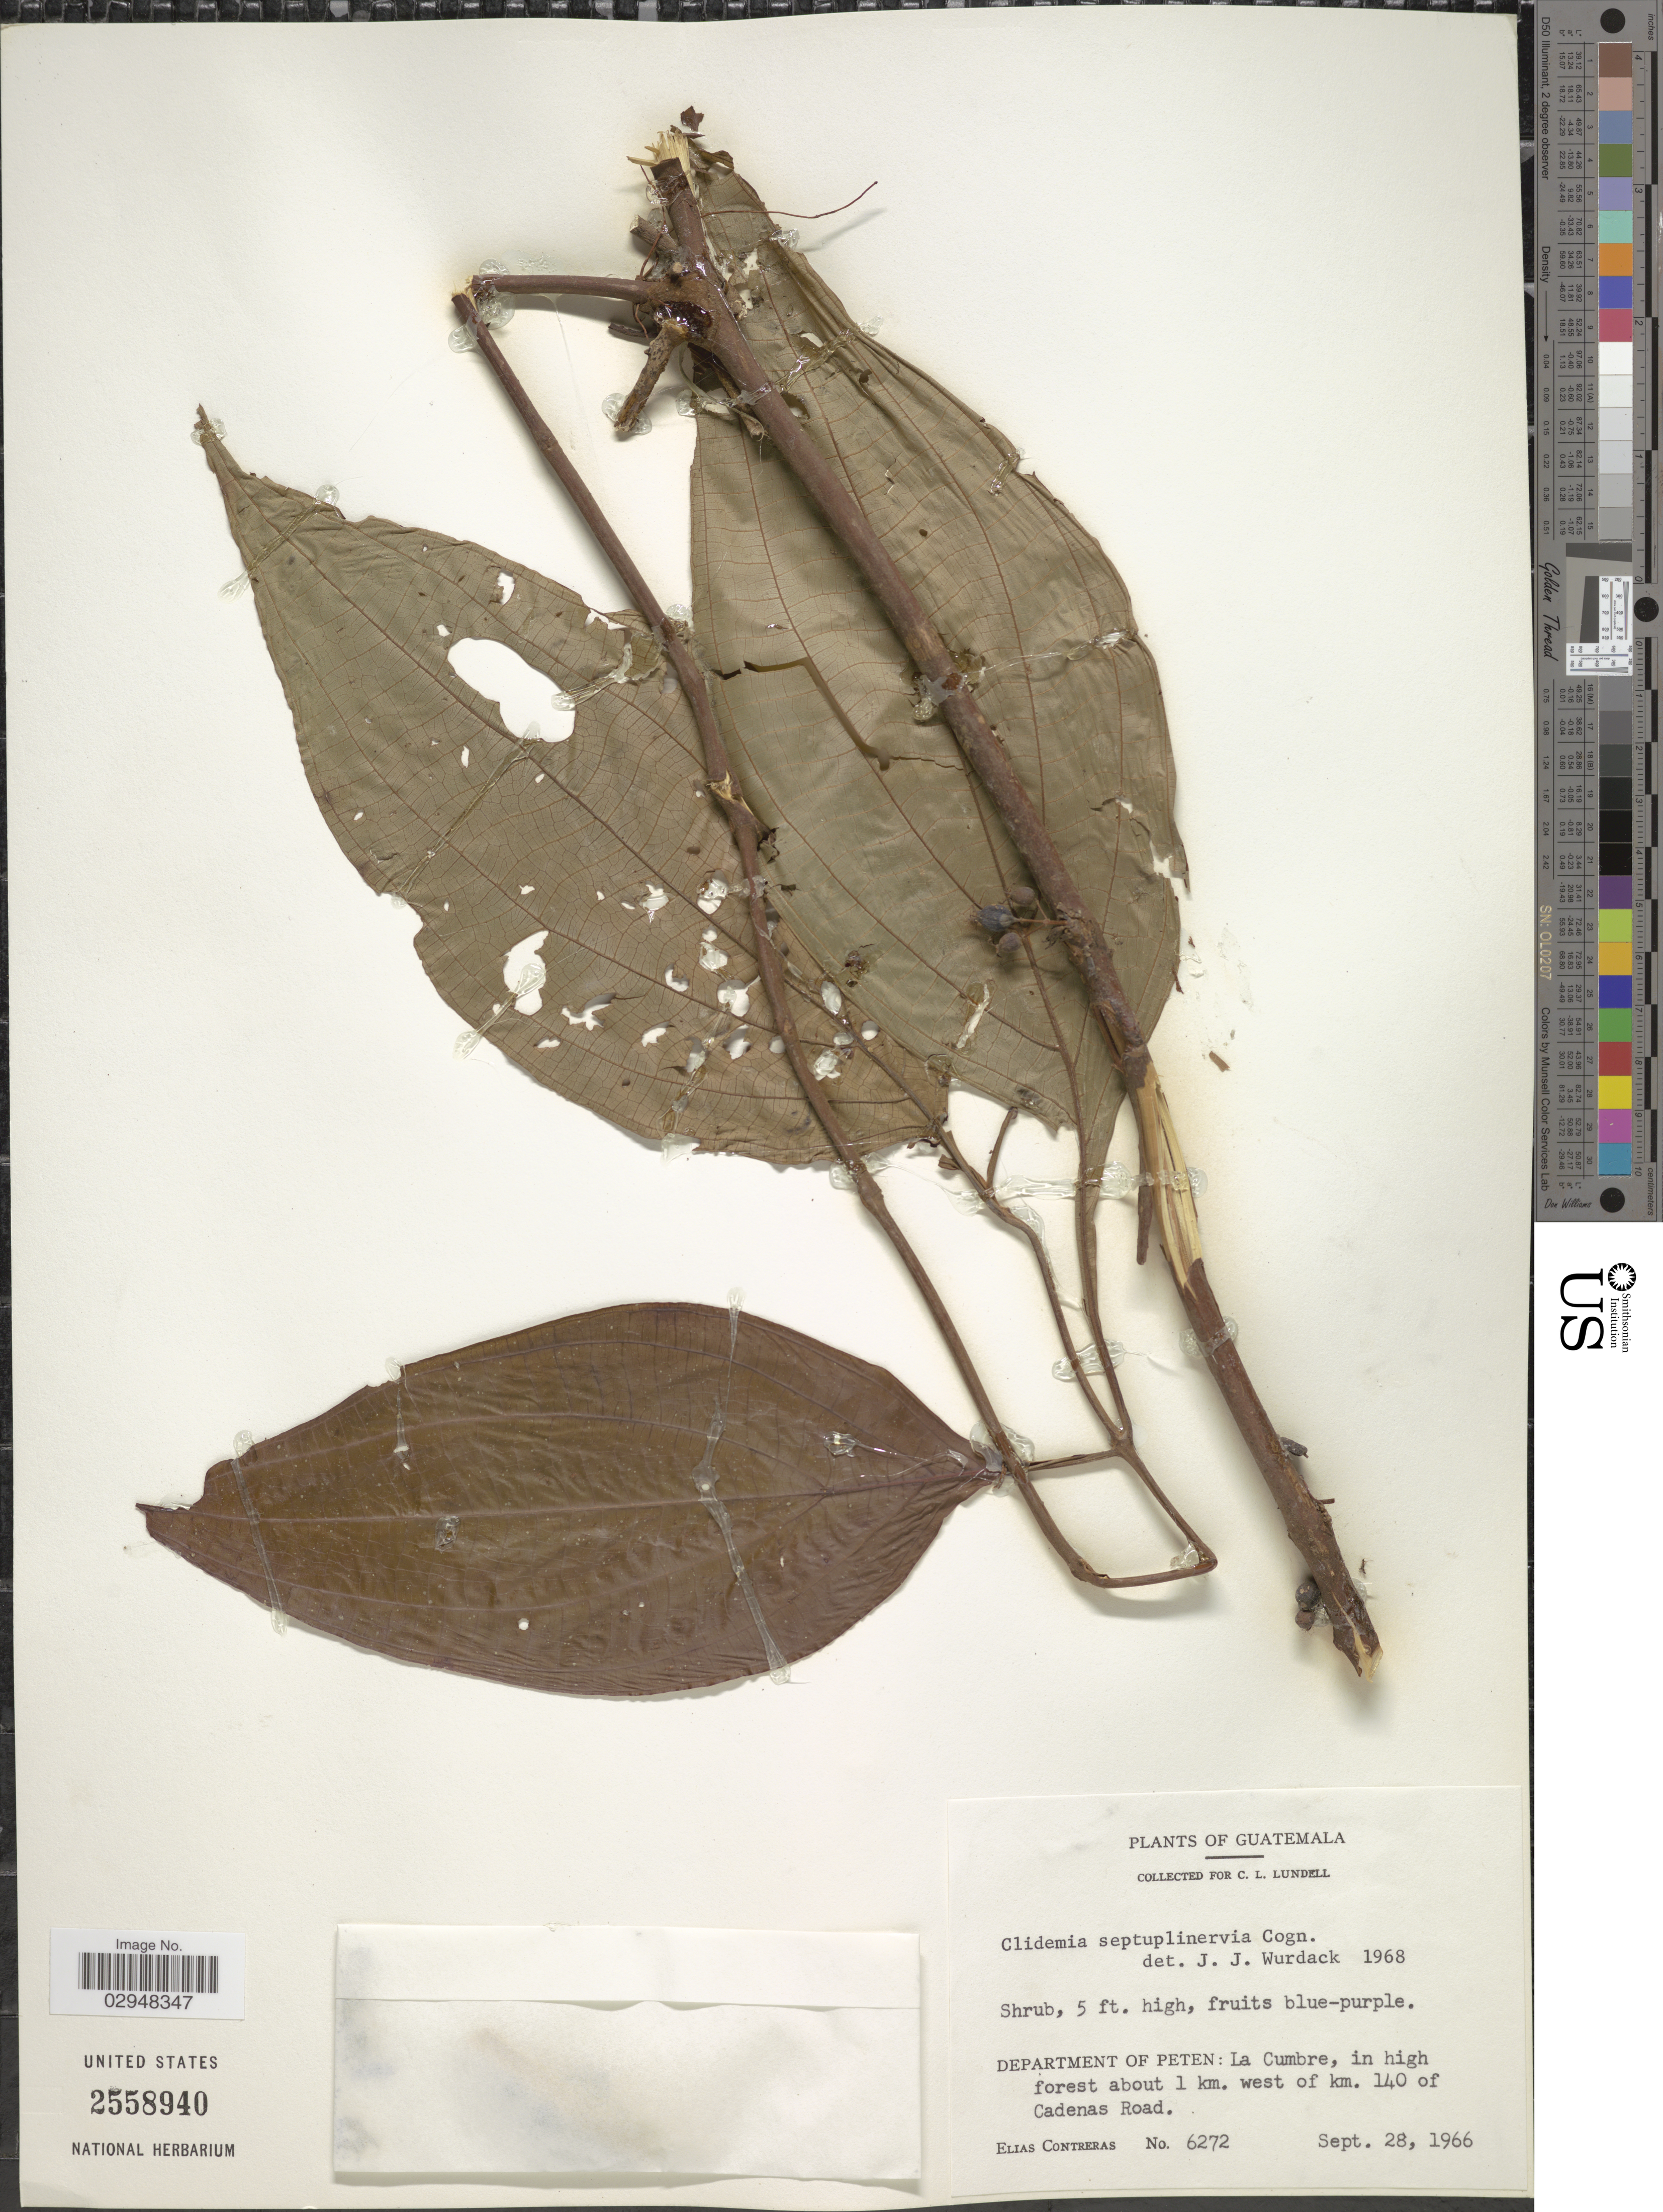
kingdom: Plantae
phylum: Tracheophyta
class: Magnoliopsida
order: Myrtales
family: Melastomataceae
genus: Clidemia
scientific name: Clidemia trichocalyx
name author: (S.F. Blake) Gleason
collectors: E. Contreras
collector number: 6272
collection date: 1966-09-28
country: Guatemala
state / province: El Petén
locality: Department of Peten, La Cumbre, in high forest about 1 km. west of km. 140 of Cadenas Road.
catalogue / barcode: US 2558940